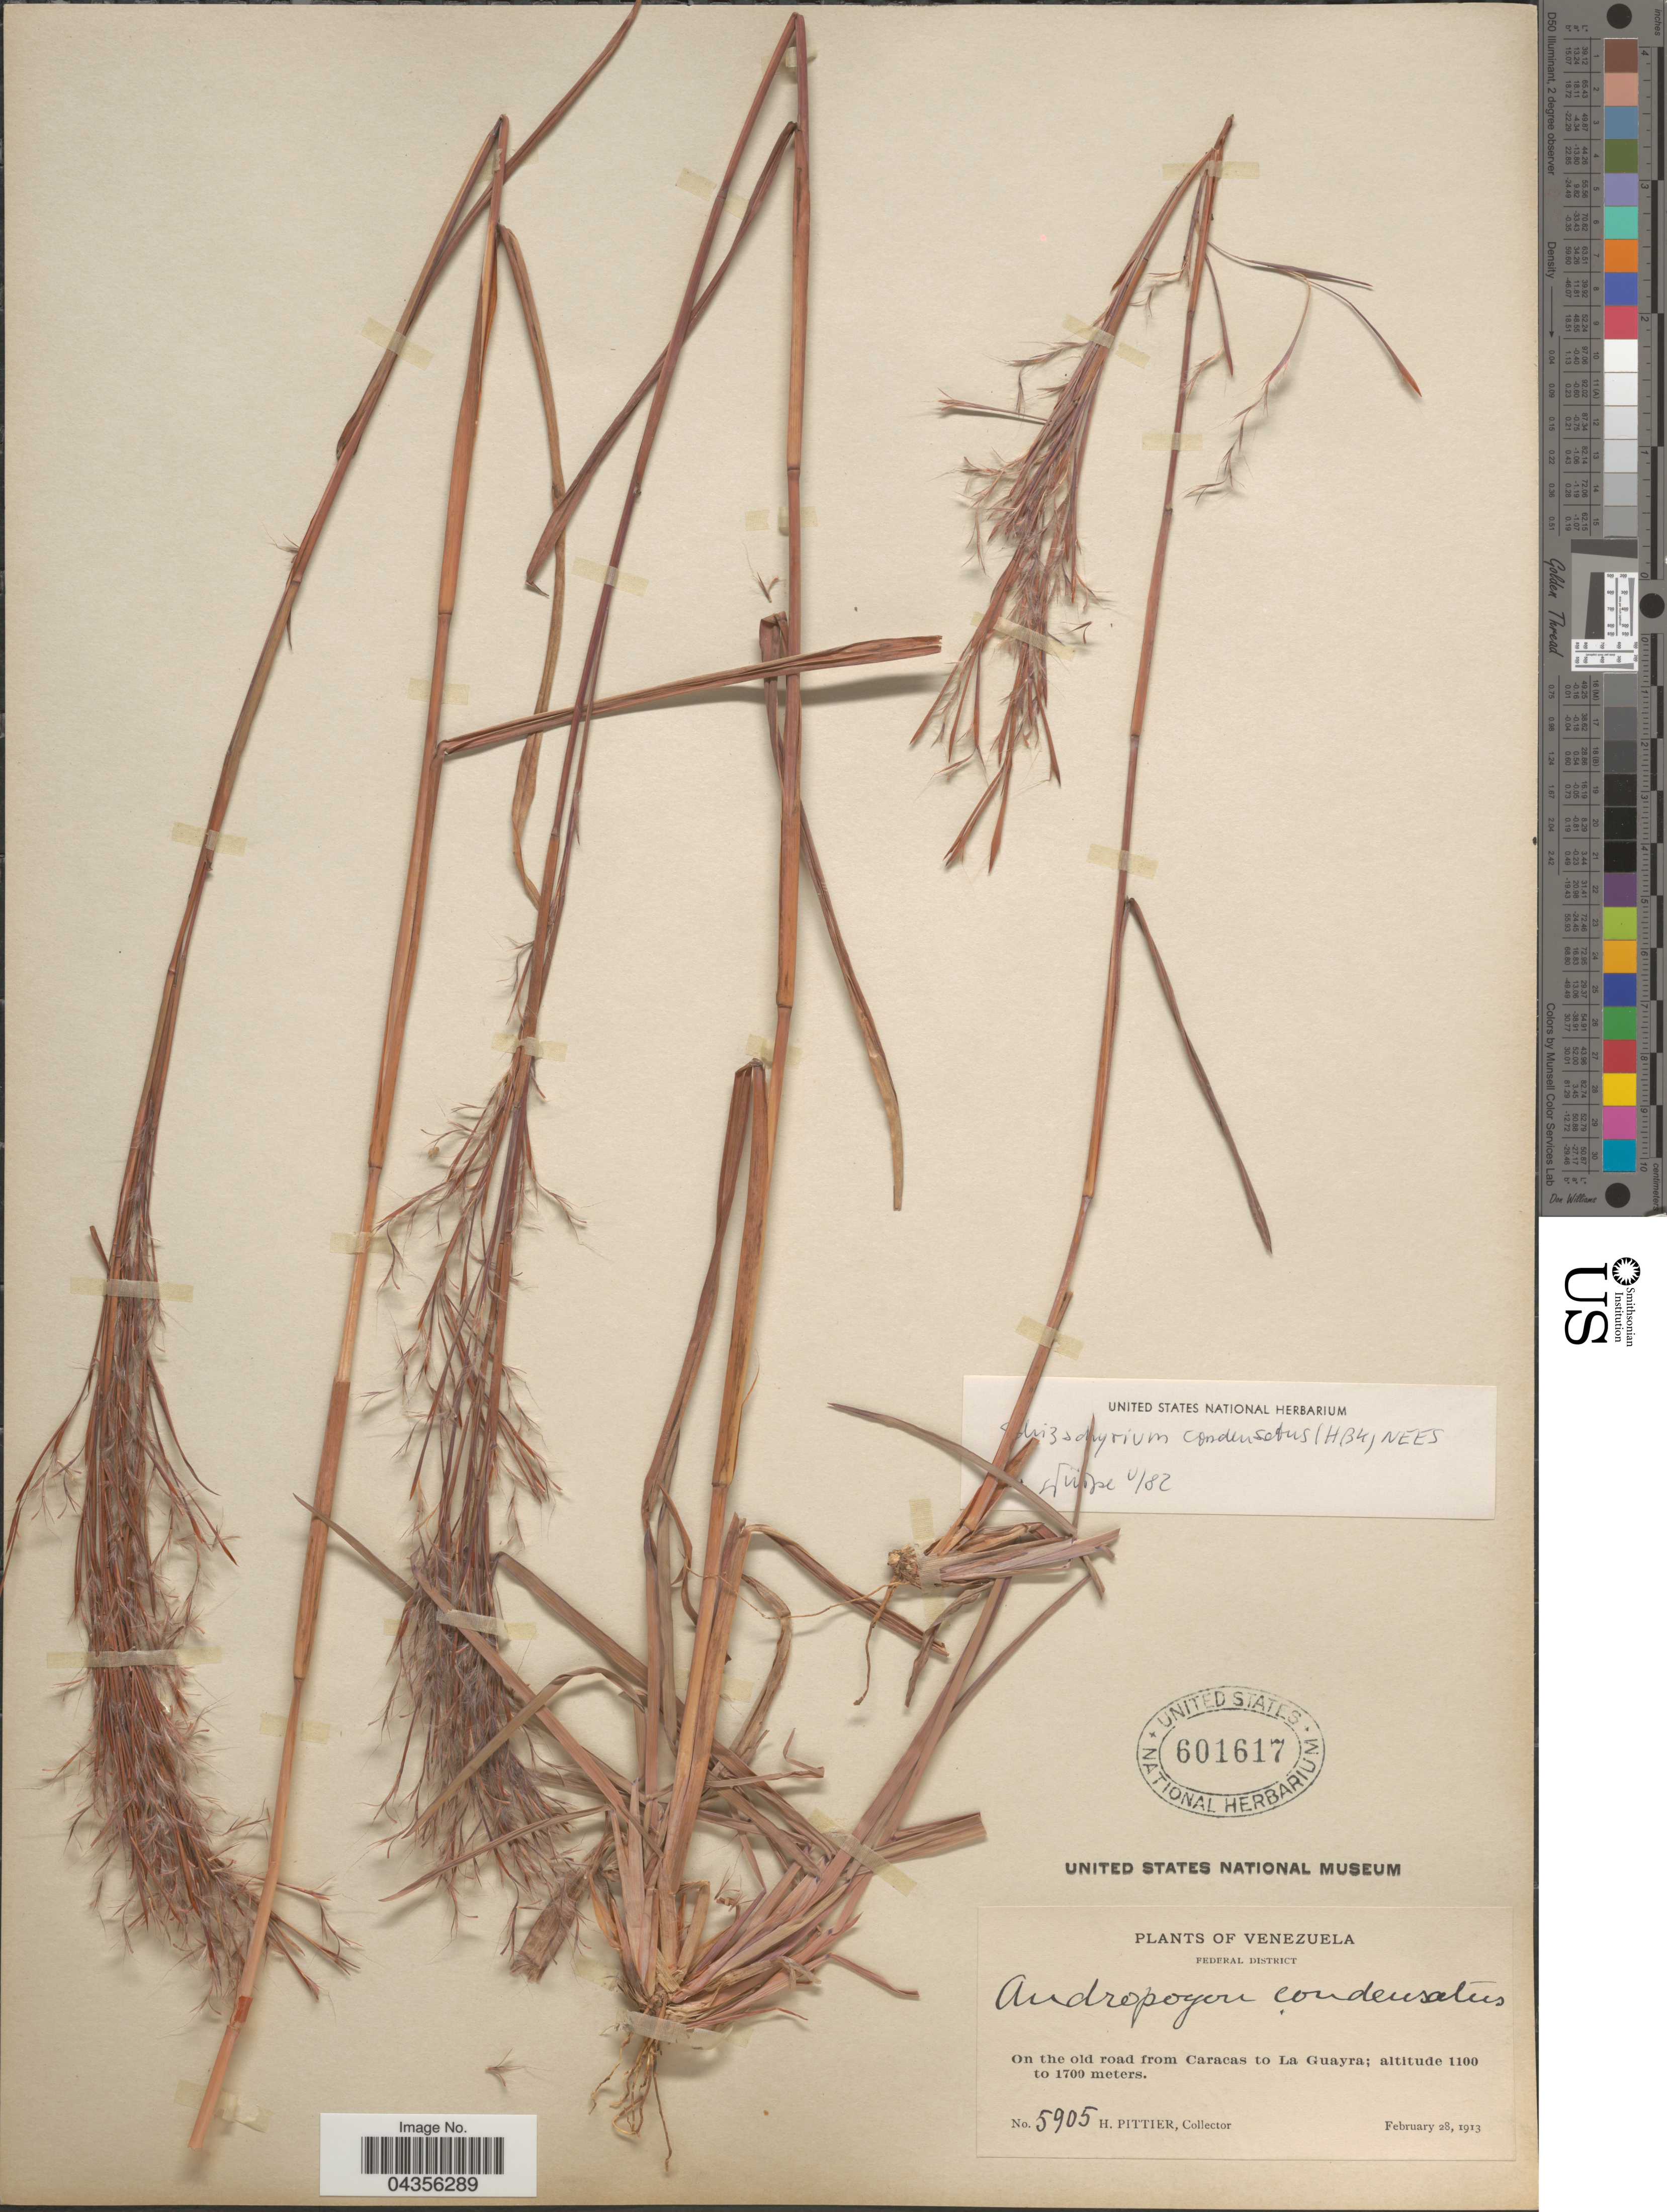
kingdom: Plantae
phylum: Tracheophyta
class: Liliopsida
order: Poales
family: Poaceae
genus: Schizachyrium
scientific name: Schizachyrium condensatum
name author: (Kunth) Nees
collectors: H. F. Pittier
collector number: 5905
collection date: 1913-02-28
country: Venezuela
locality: Federal District. On the old road from Caracas to La Guayra.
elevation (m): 1100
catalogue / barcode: US 601617